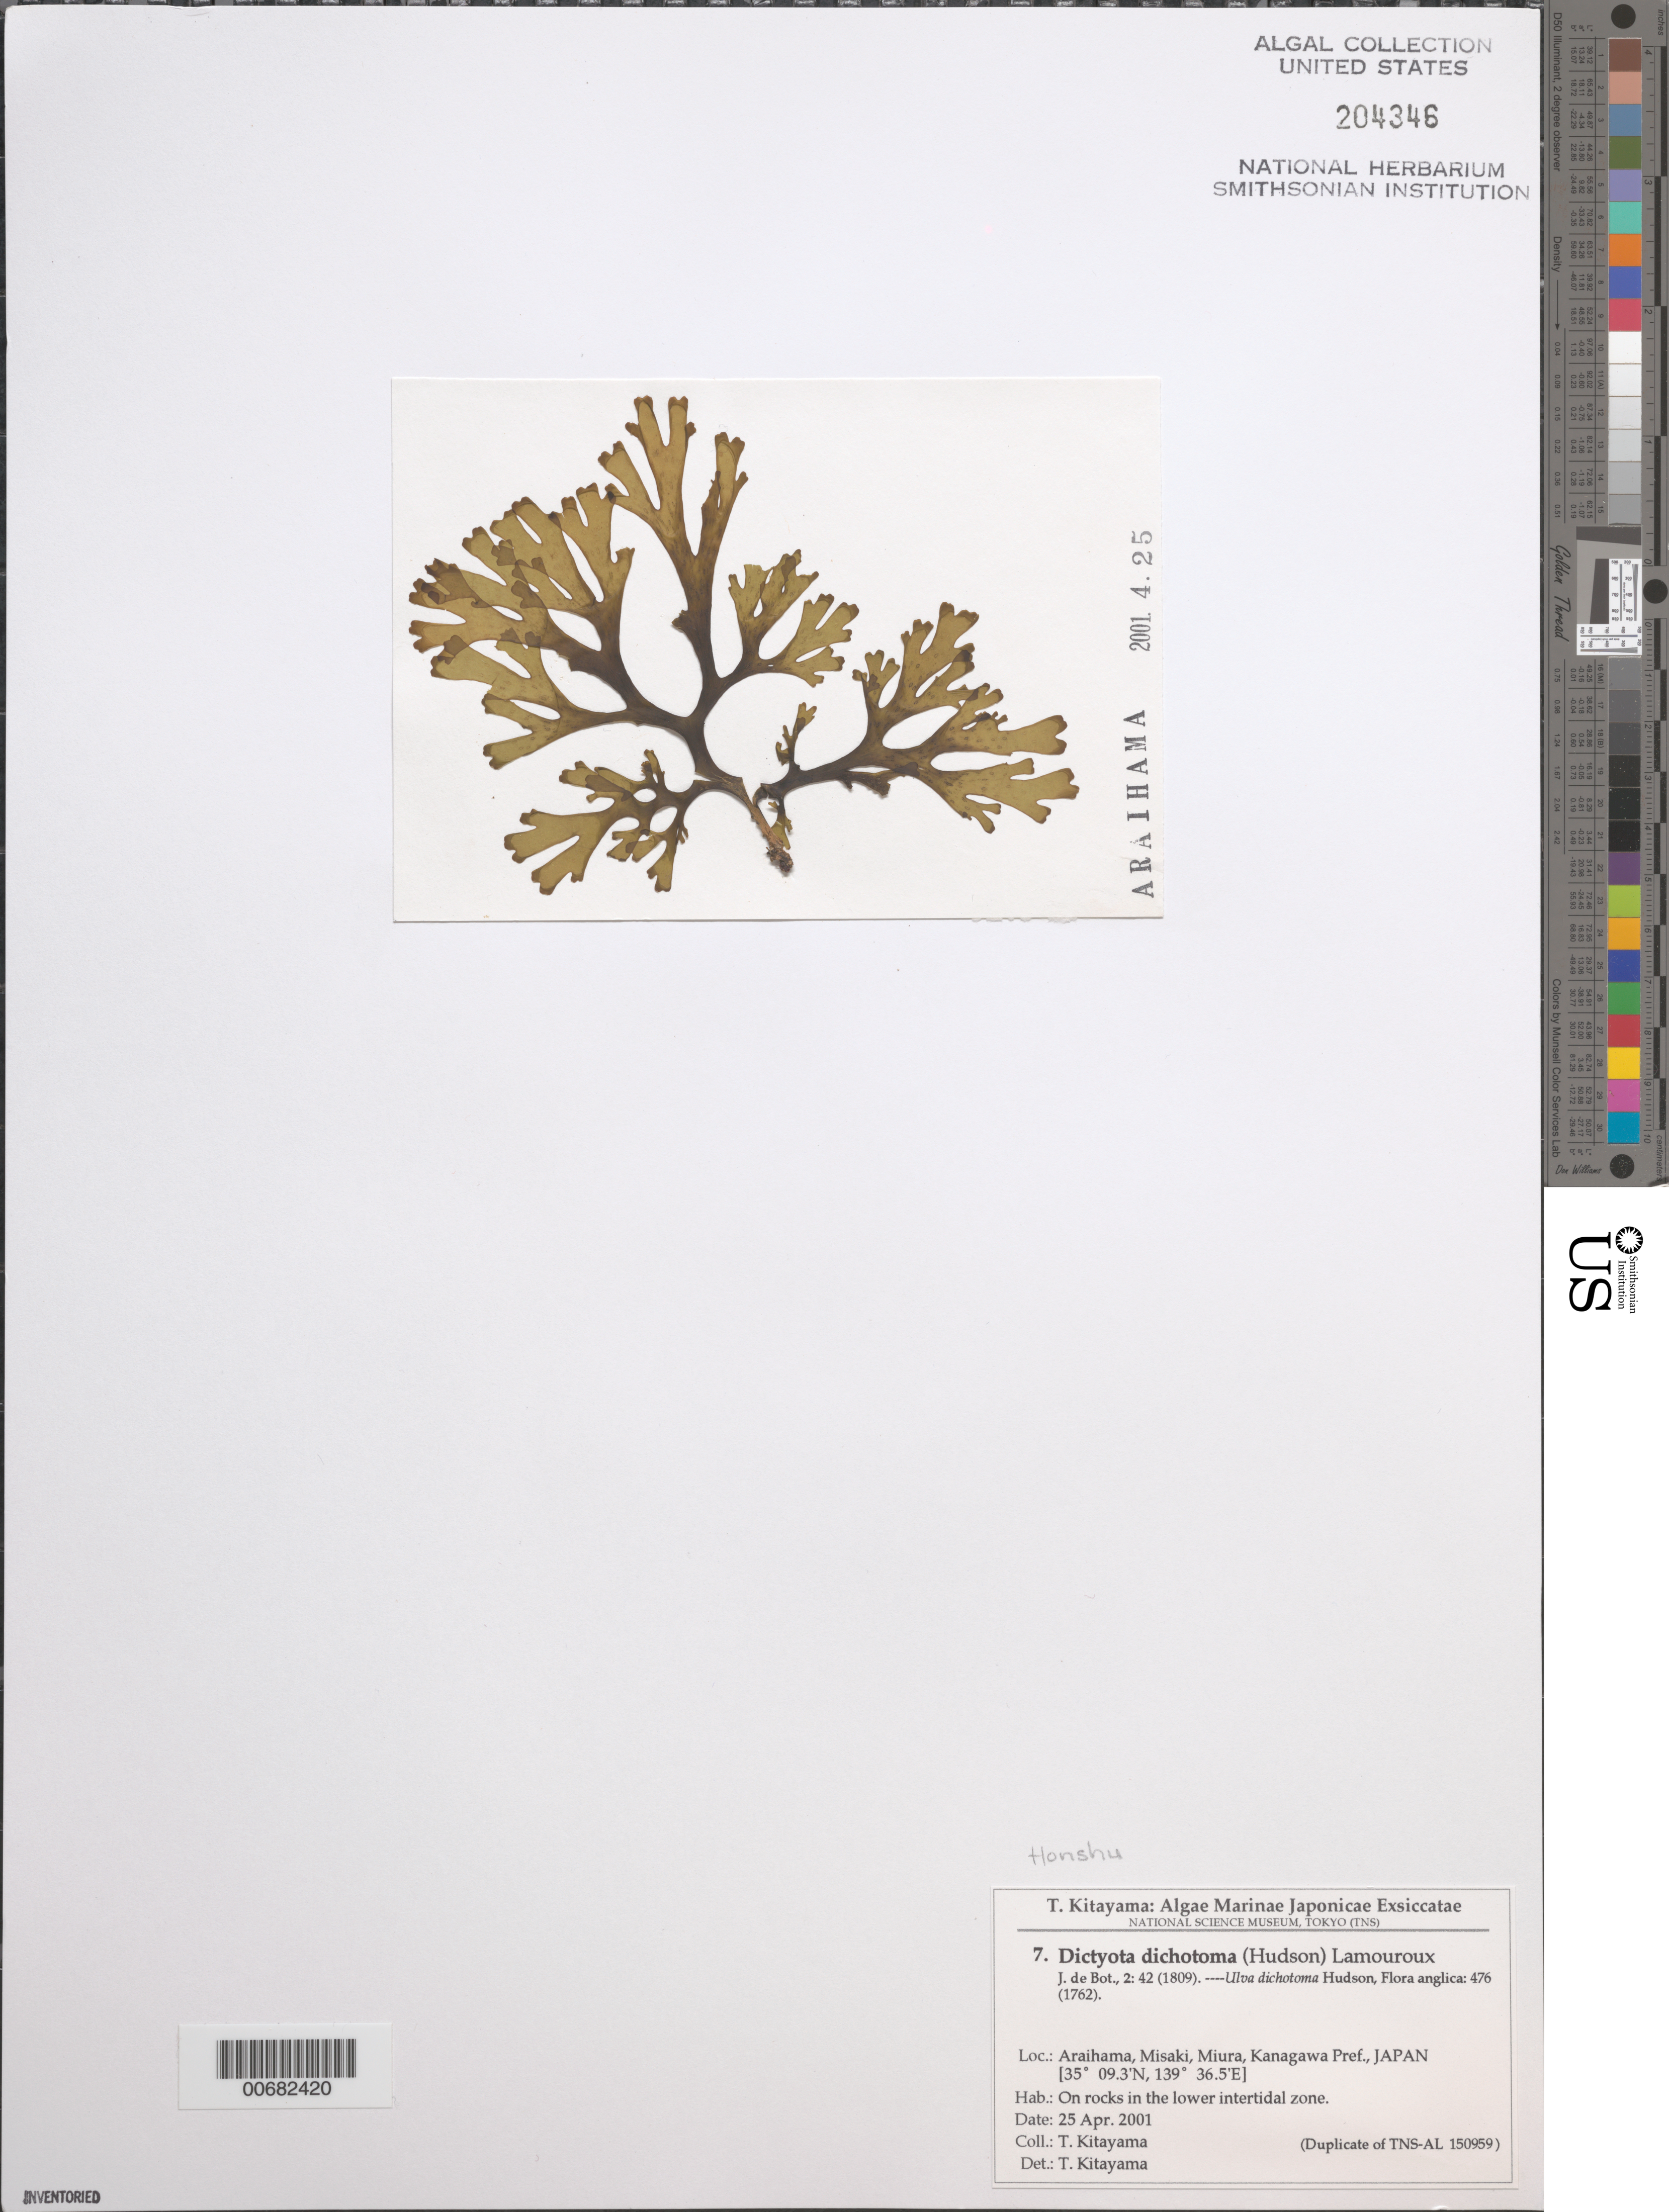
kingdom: Chromista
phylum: Ochrophyta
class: Phaeophyceae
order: Dictyotales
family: Dictyotaceae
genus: Dictyota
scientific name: Dictyota dichotoma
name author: (Huds.) J.V.Lamouroux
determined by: Kitayama, T.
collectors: T. Kitayama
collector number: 7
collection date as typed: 25 Apr 2001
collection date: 2001-04-25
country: Japan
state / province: Kanagawa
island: Honshu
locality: Araihama, Misaki, Miura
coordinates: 35 09.3' N, 139 36.5' E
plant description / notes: Kitayama, T., Algae Marinae Japonicae Exsiccatae, Fasc. I (Nos. 1-25)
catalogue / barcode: US 204346